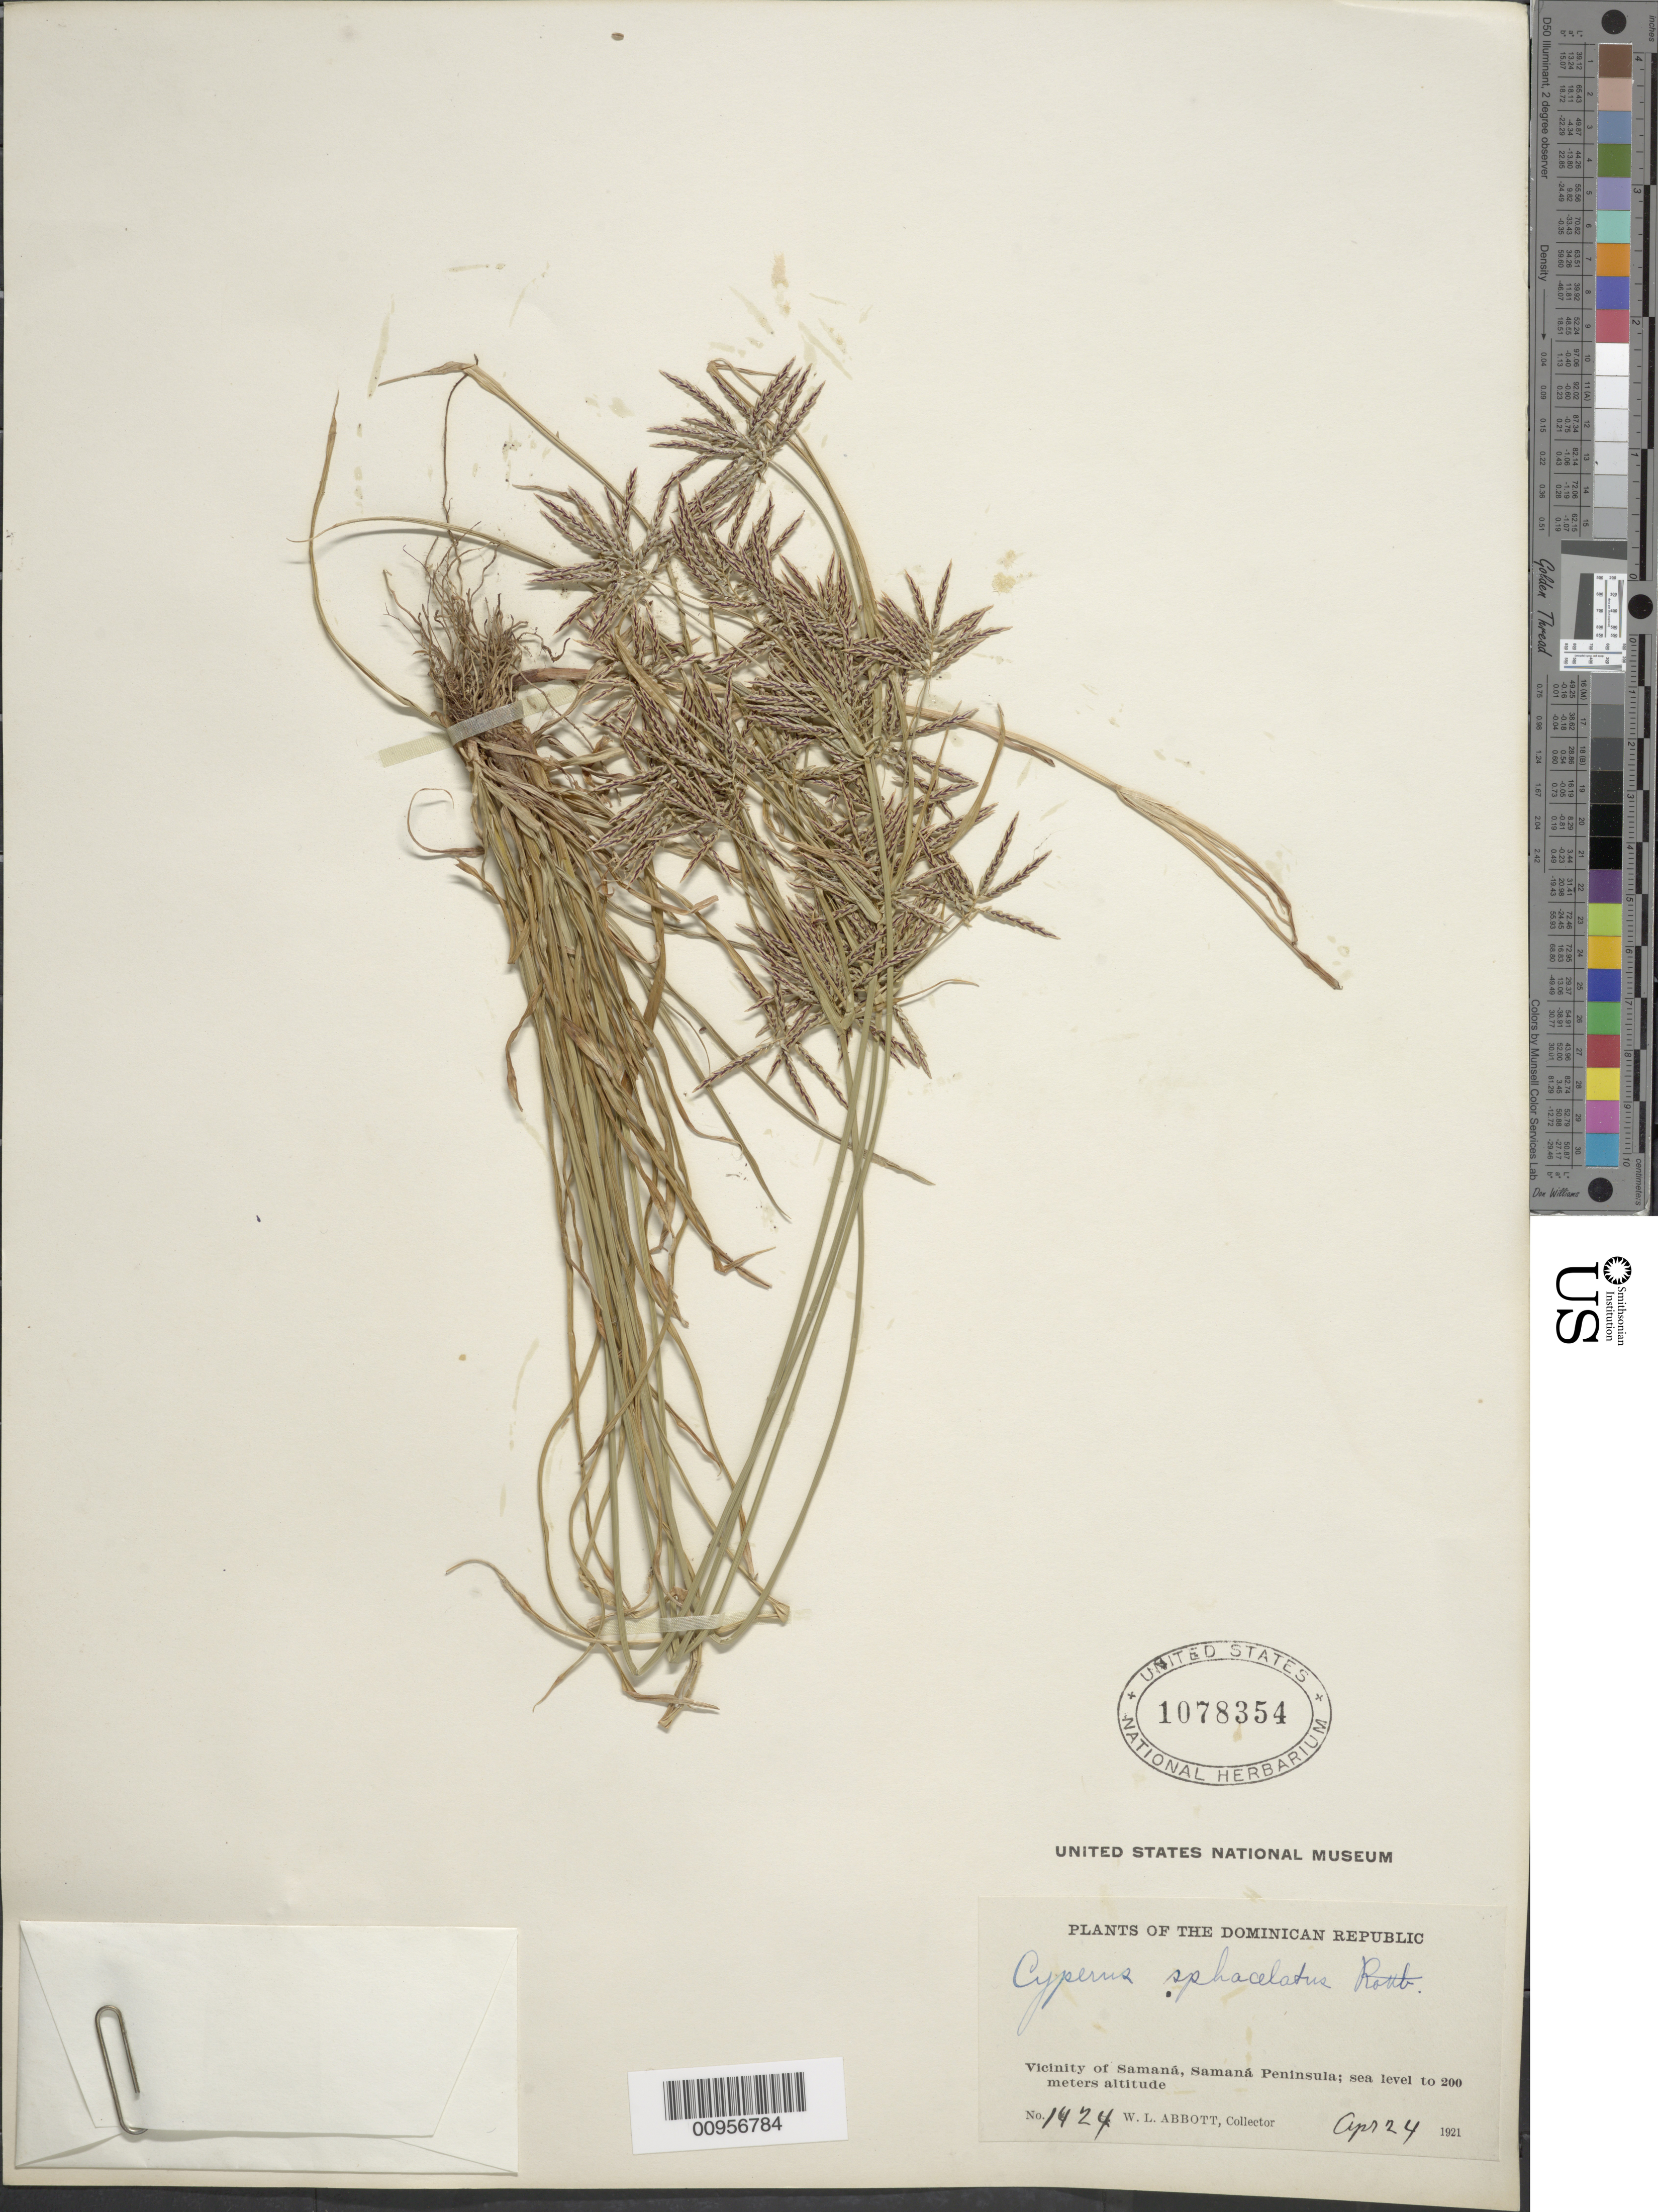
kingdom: Plantae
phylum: Tracheophyta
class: Liliopsida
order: Poales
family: Cyperaceae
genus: Cyperus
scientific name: Cyperus sphacelatus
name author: Rottb.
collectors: W. L. Abbott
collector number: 1424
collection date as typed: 24 Apr 1921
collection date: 1921-04-24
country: Dominican Republic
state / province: Samaná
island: Hispaniola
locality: Vicinity of Samaná, Samaná Peninsula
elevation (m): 0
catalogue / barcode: US 1078354